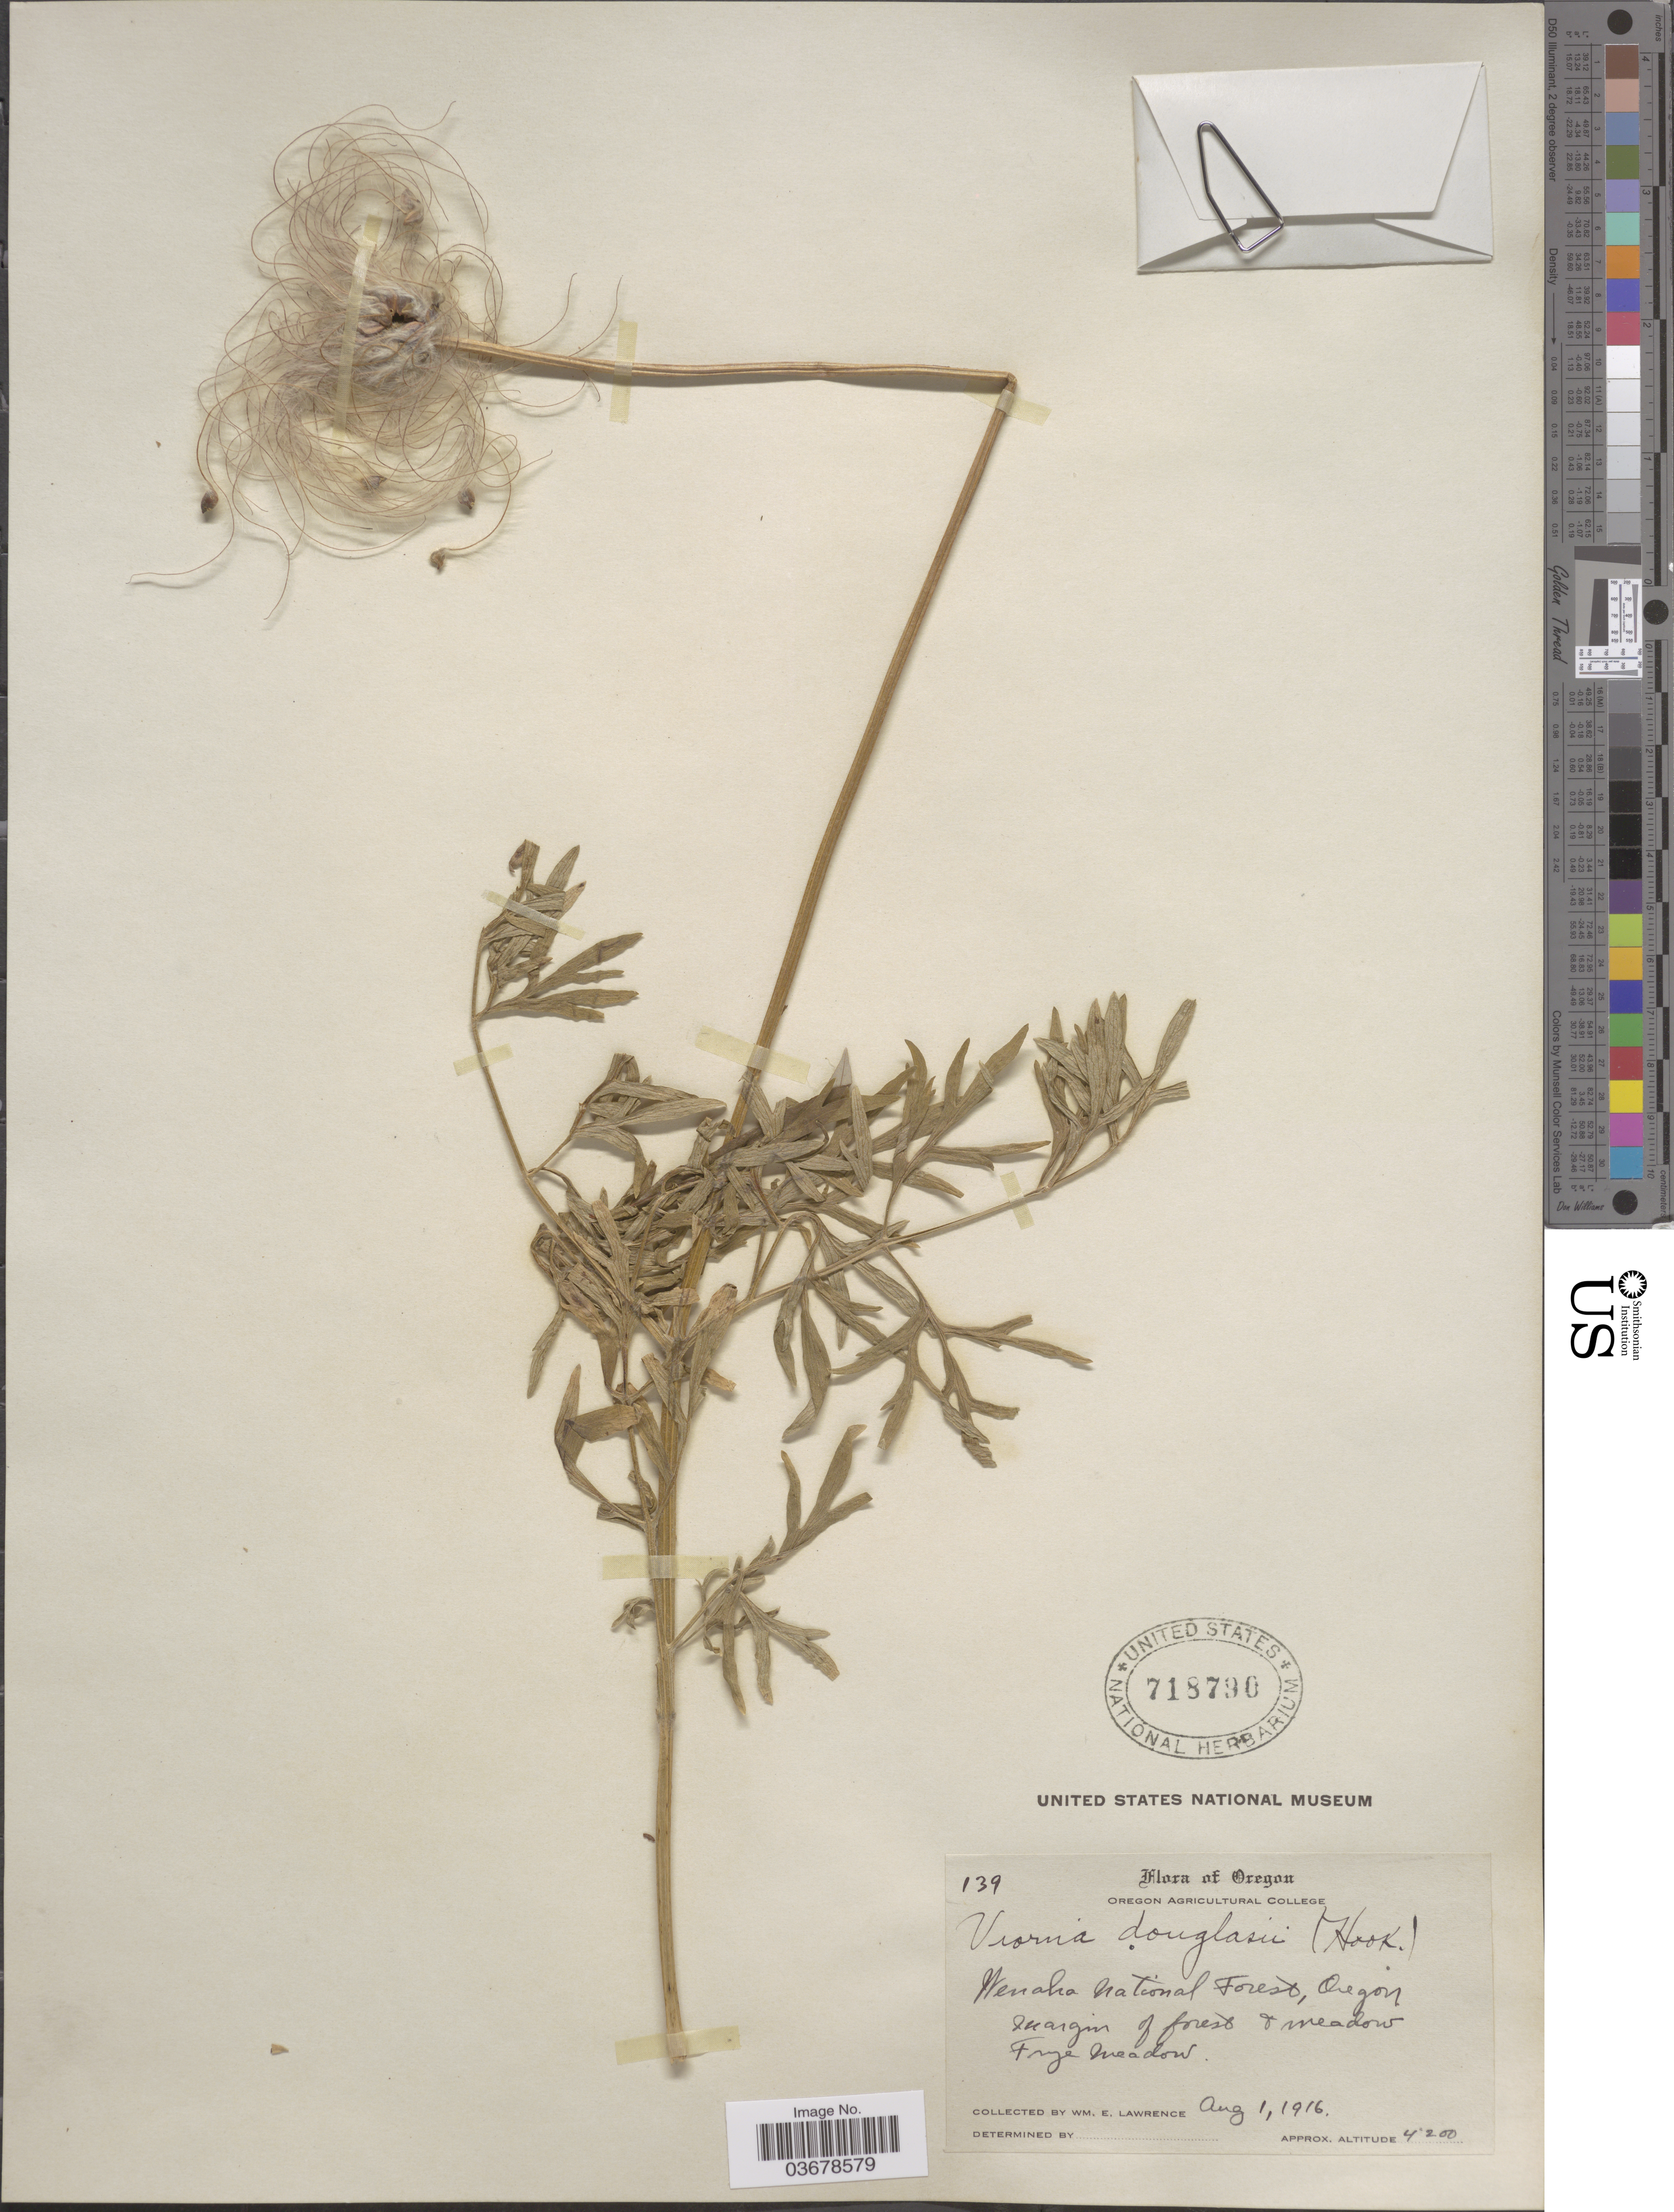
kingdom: Plantae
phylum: Tracheophyta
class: Magnoliopsida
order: Ranunculales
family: Ranunculaceae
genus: Clematis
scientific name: Clematis hirsutissima var. hirsutissima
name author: Pursh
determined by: Strong, M. T., (US), Smithsonian Institution - National Museum of Natural History (UNITED STATES)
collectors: W. Lawrence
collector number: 139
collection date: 1916-08-01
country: United States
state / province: Oregon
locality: Wenaha National Forest. Frye Meadow.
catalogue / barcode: US 718790